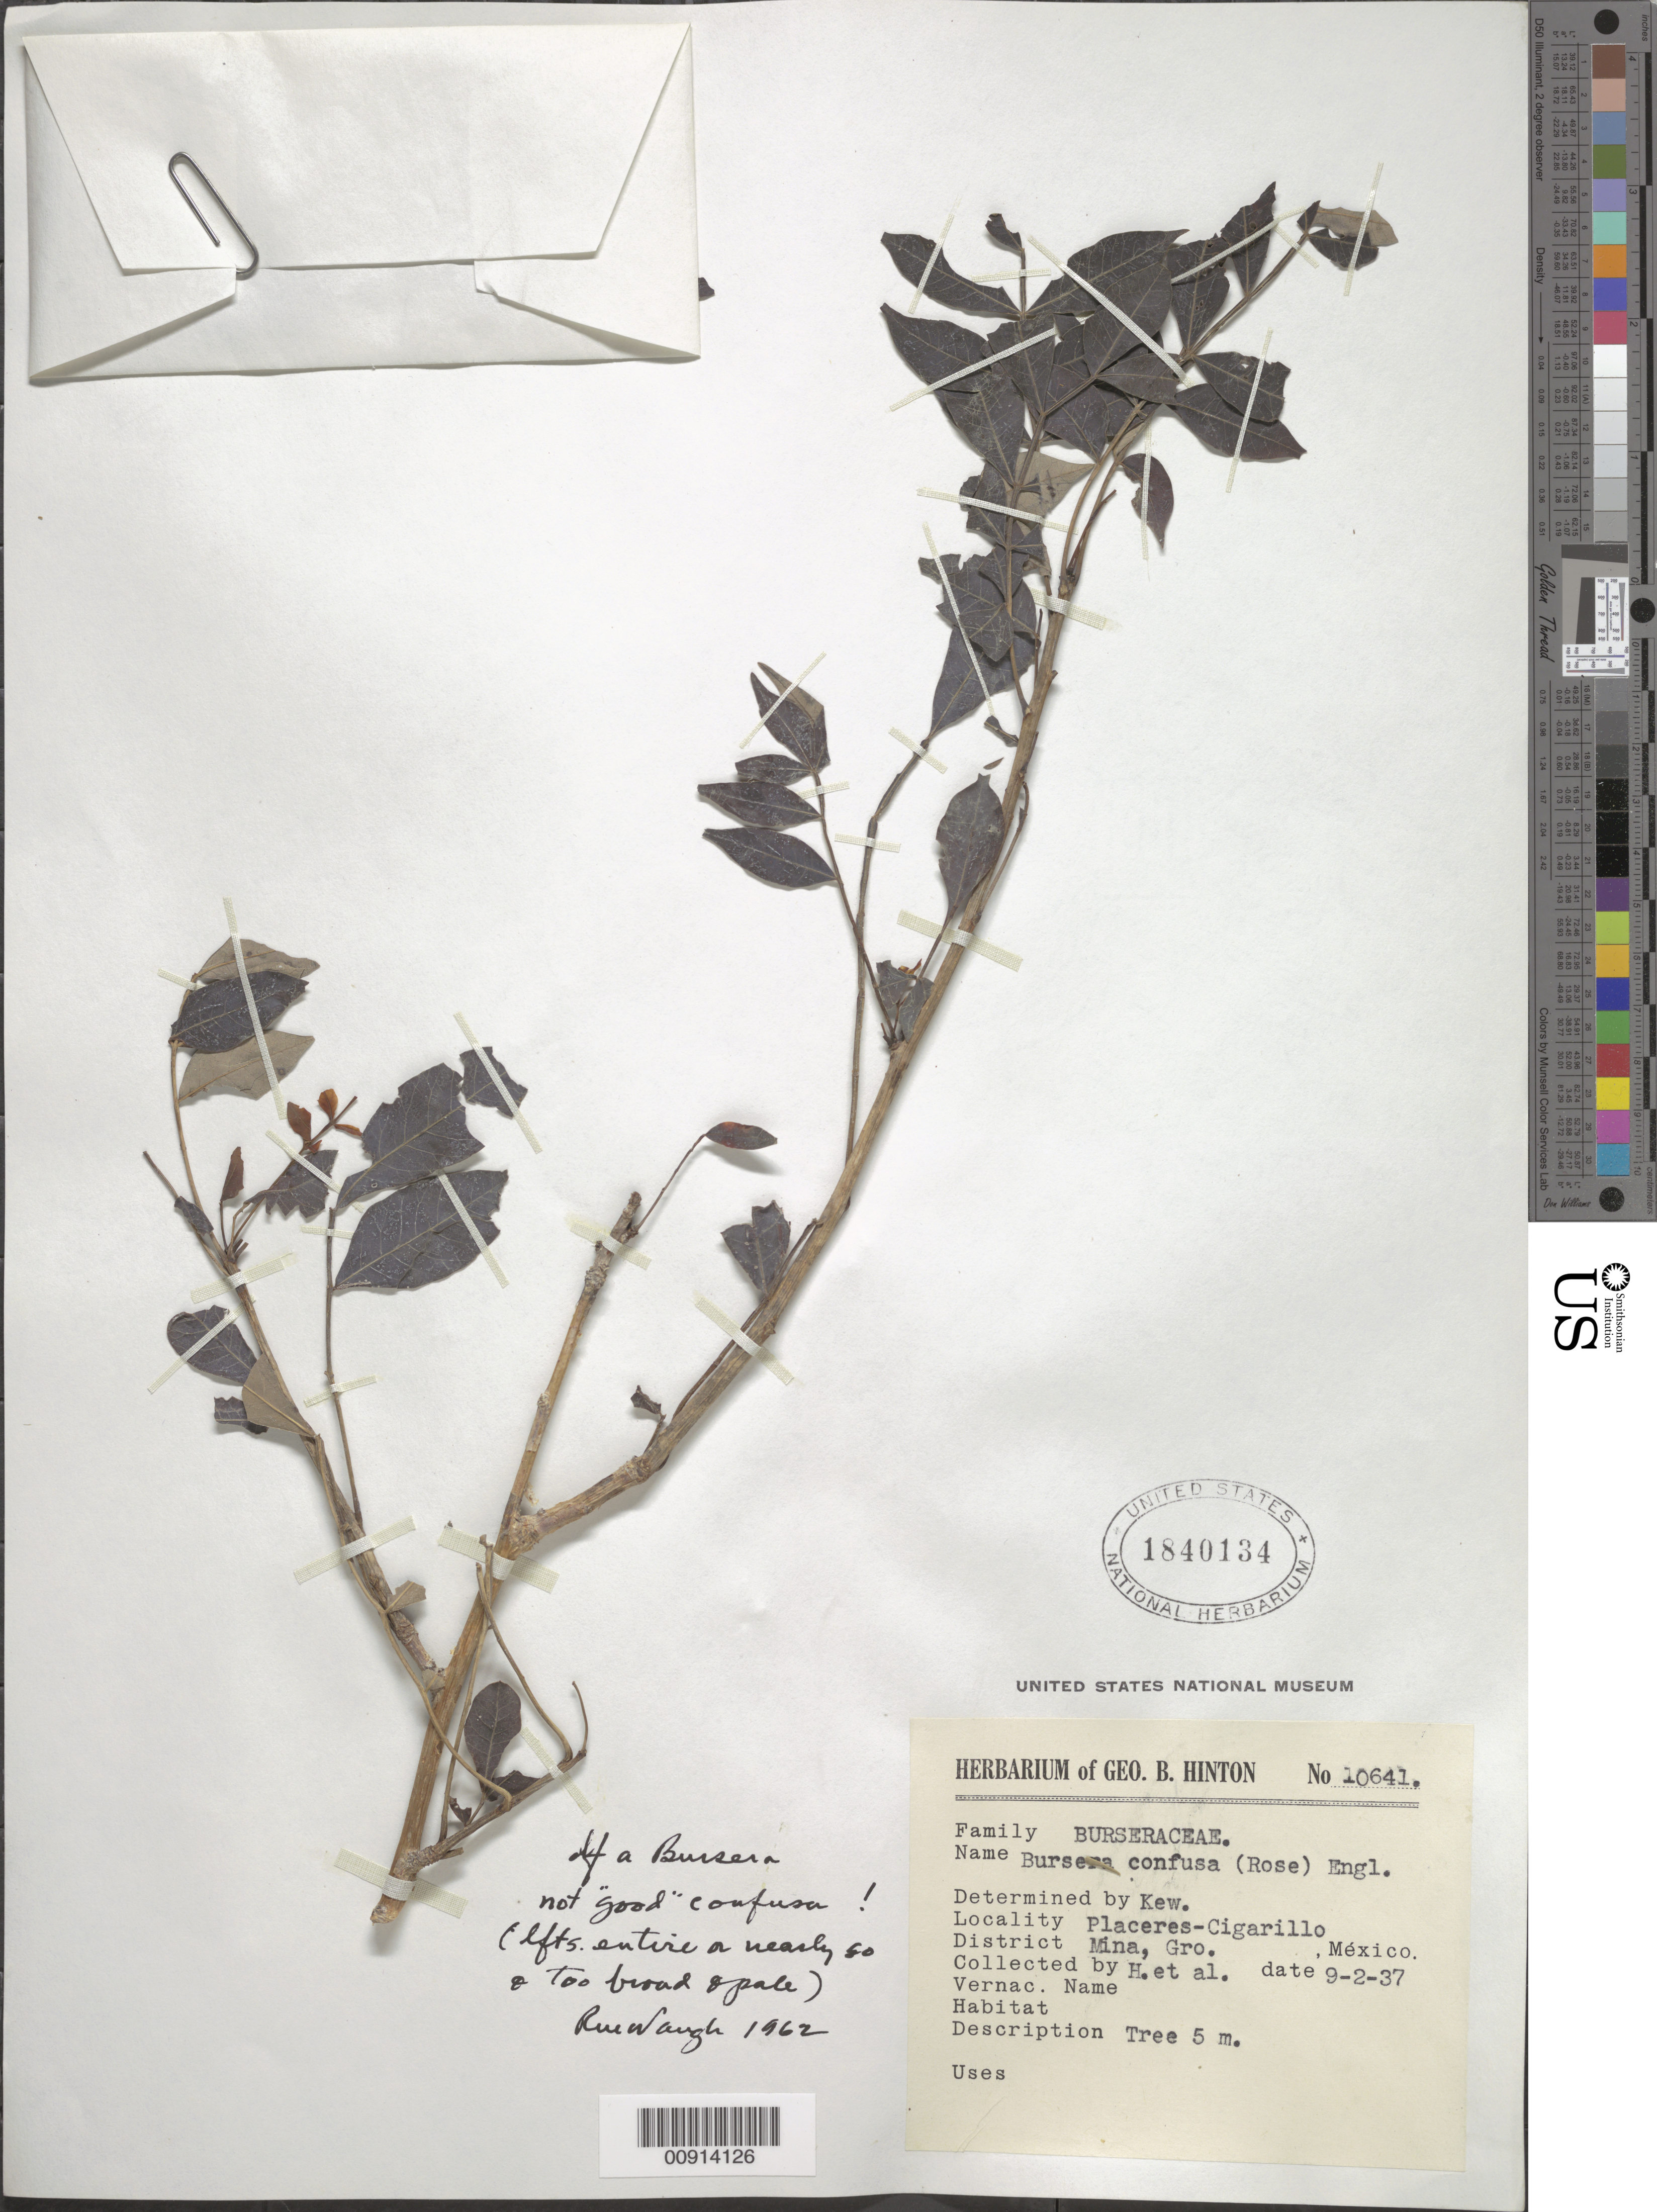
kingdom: Plantae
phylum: Tracheophyta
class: Magnoliopsida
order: Sapindales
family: Burseraceae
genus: Bursera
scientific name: Bursera sp.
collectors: G. B. Hinton & et al.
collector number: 10641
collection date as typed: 02 Sep 1937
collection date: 1937-09-02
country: Mexico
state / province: Guerrero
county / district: Mina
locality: Placeres-Cigarillo, District Mina, Guerrero.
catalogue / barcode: US 1840134